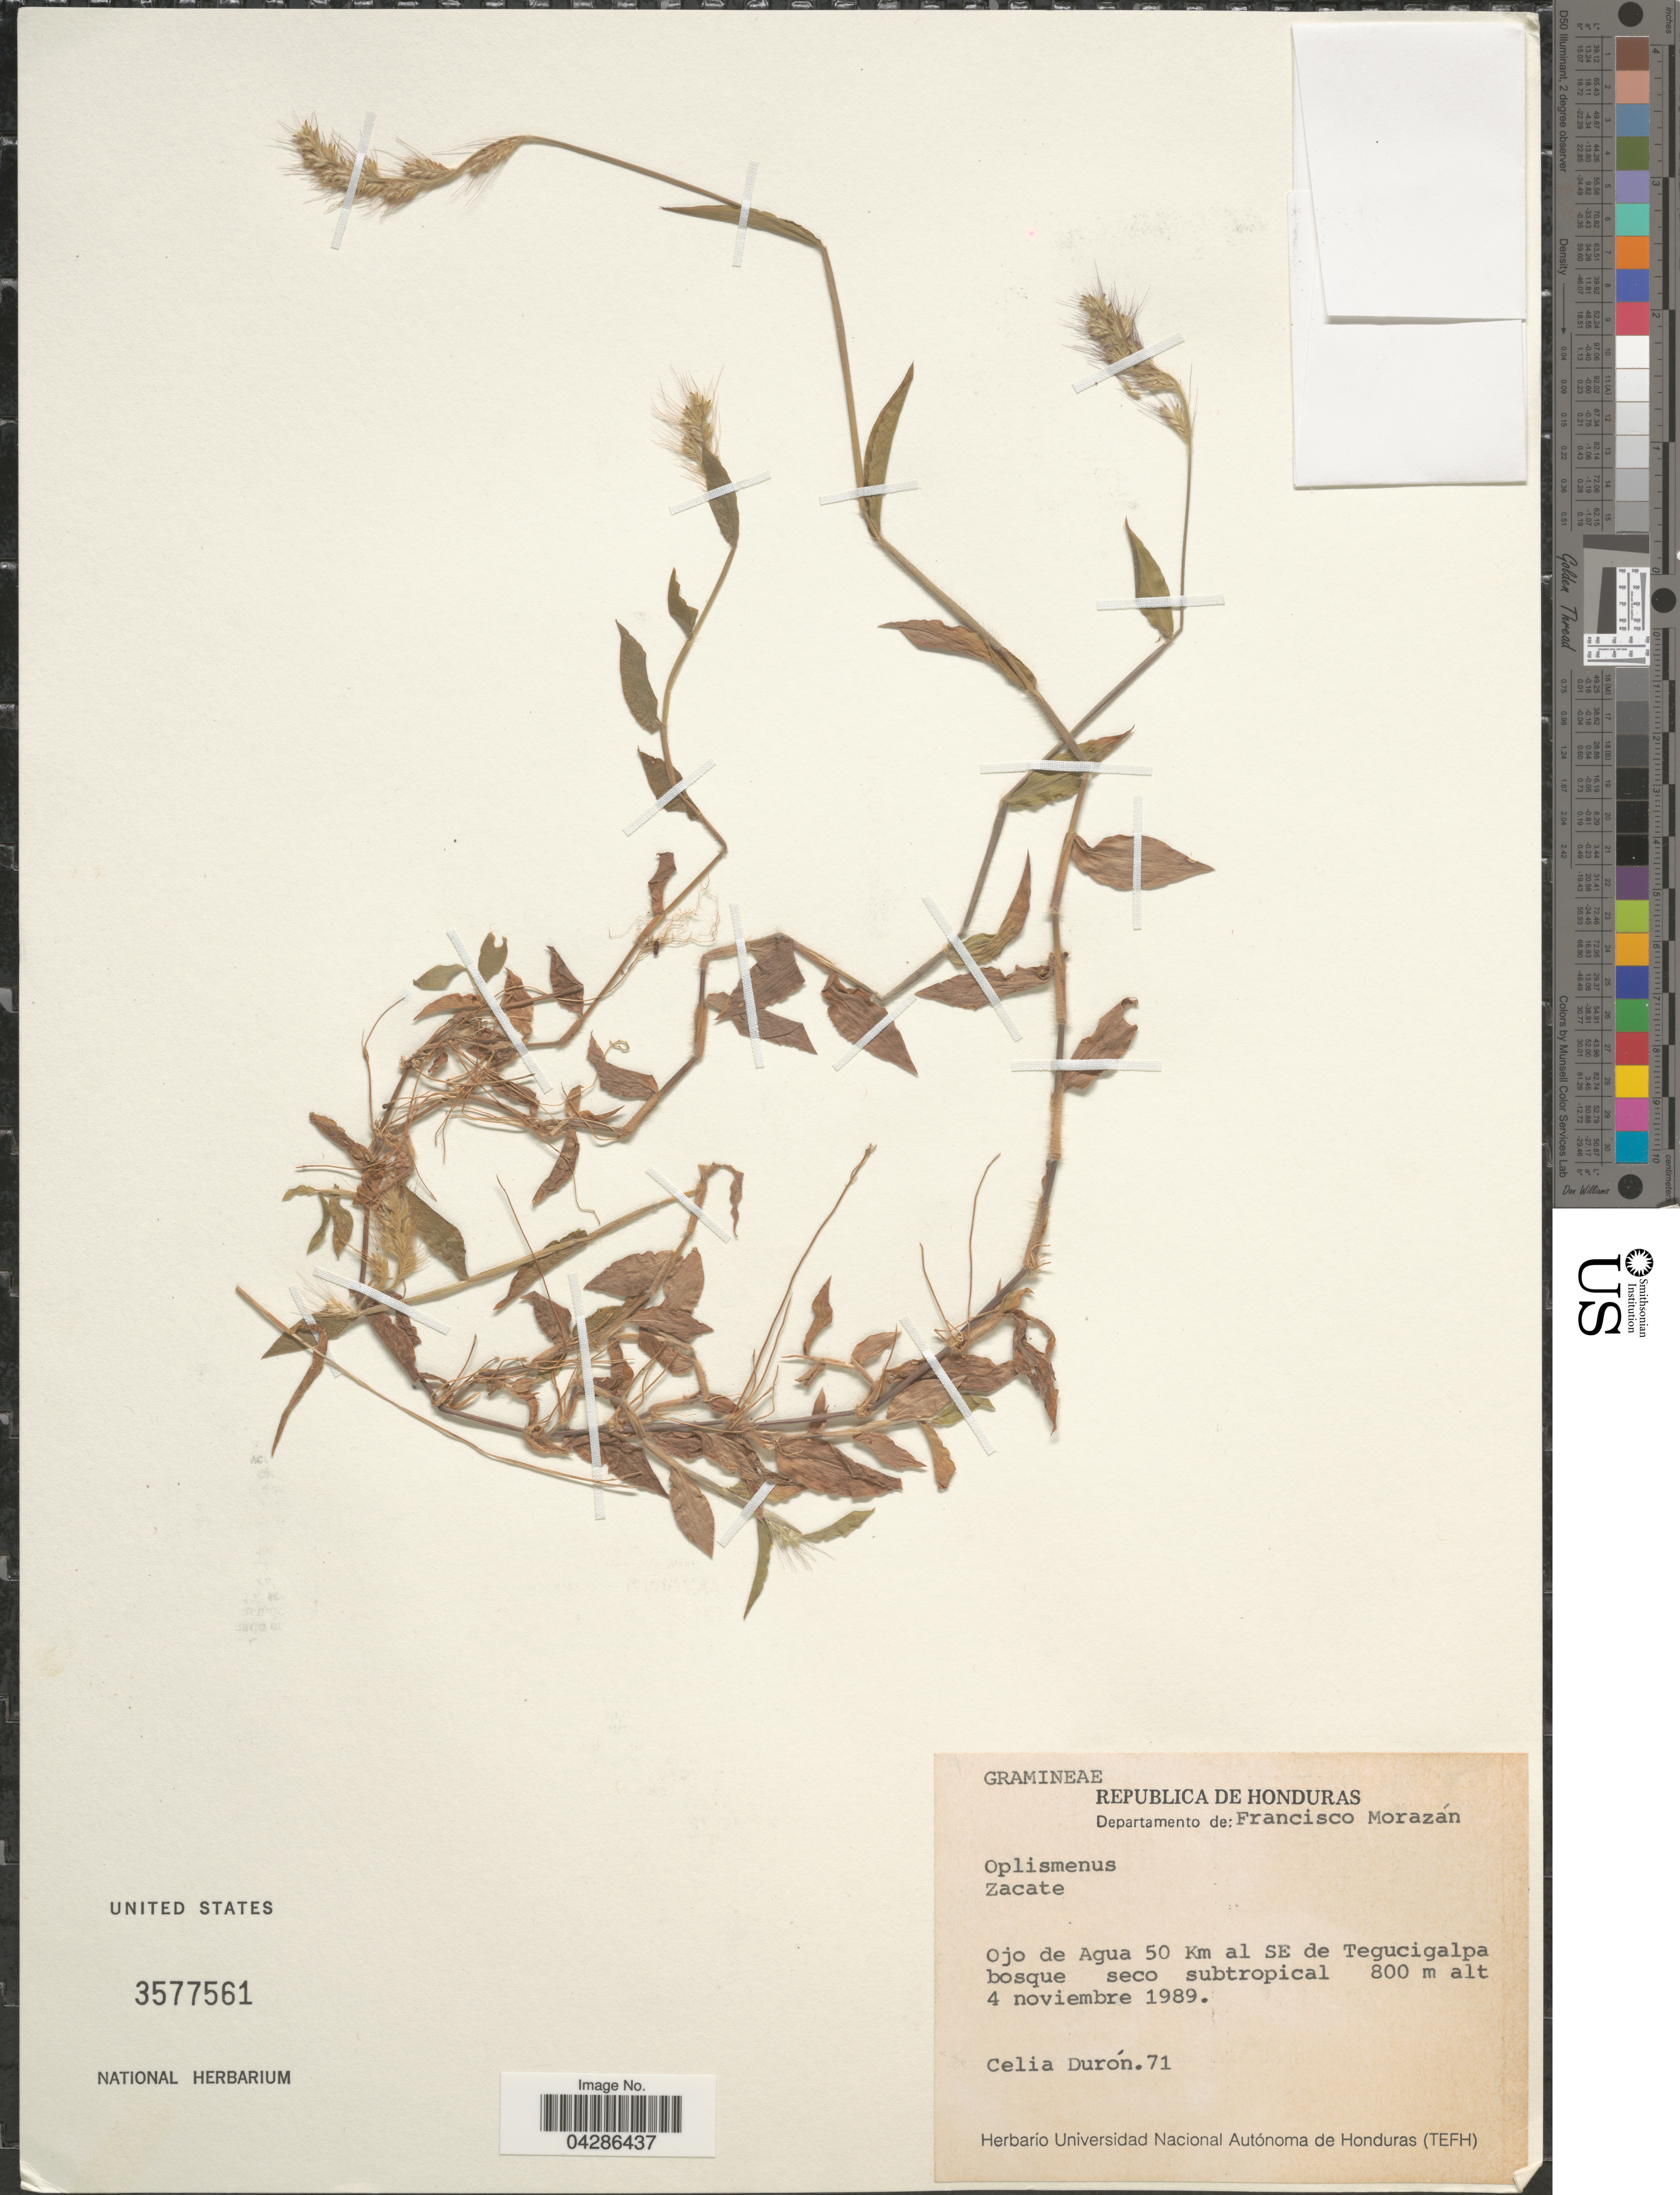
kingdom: Plantae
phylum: Tracheophyta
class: Liliopsida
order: Poales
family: Poaceae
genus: Oplismenus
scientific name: Oplismenus sp.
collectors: C. Duron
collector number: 71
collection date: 1989-11-04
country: Honduras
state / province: Fco. Morazán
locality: Republica De Honduras. Departamento de: Francisco Morazán. Ojo de Agua 50 Km al SE de Tegucigalpa bosque seco subtropical.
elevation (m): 800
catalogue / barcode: US 3577561